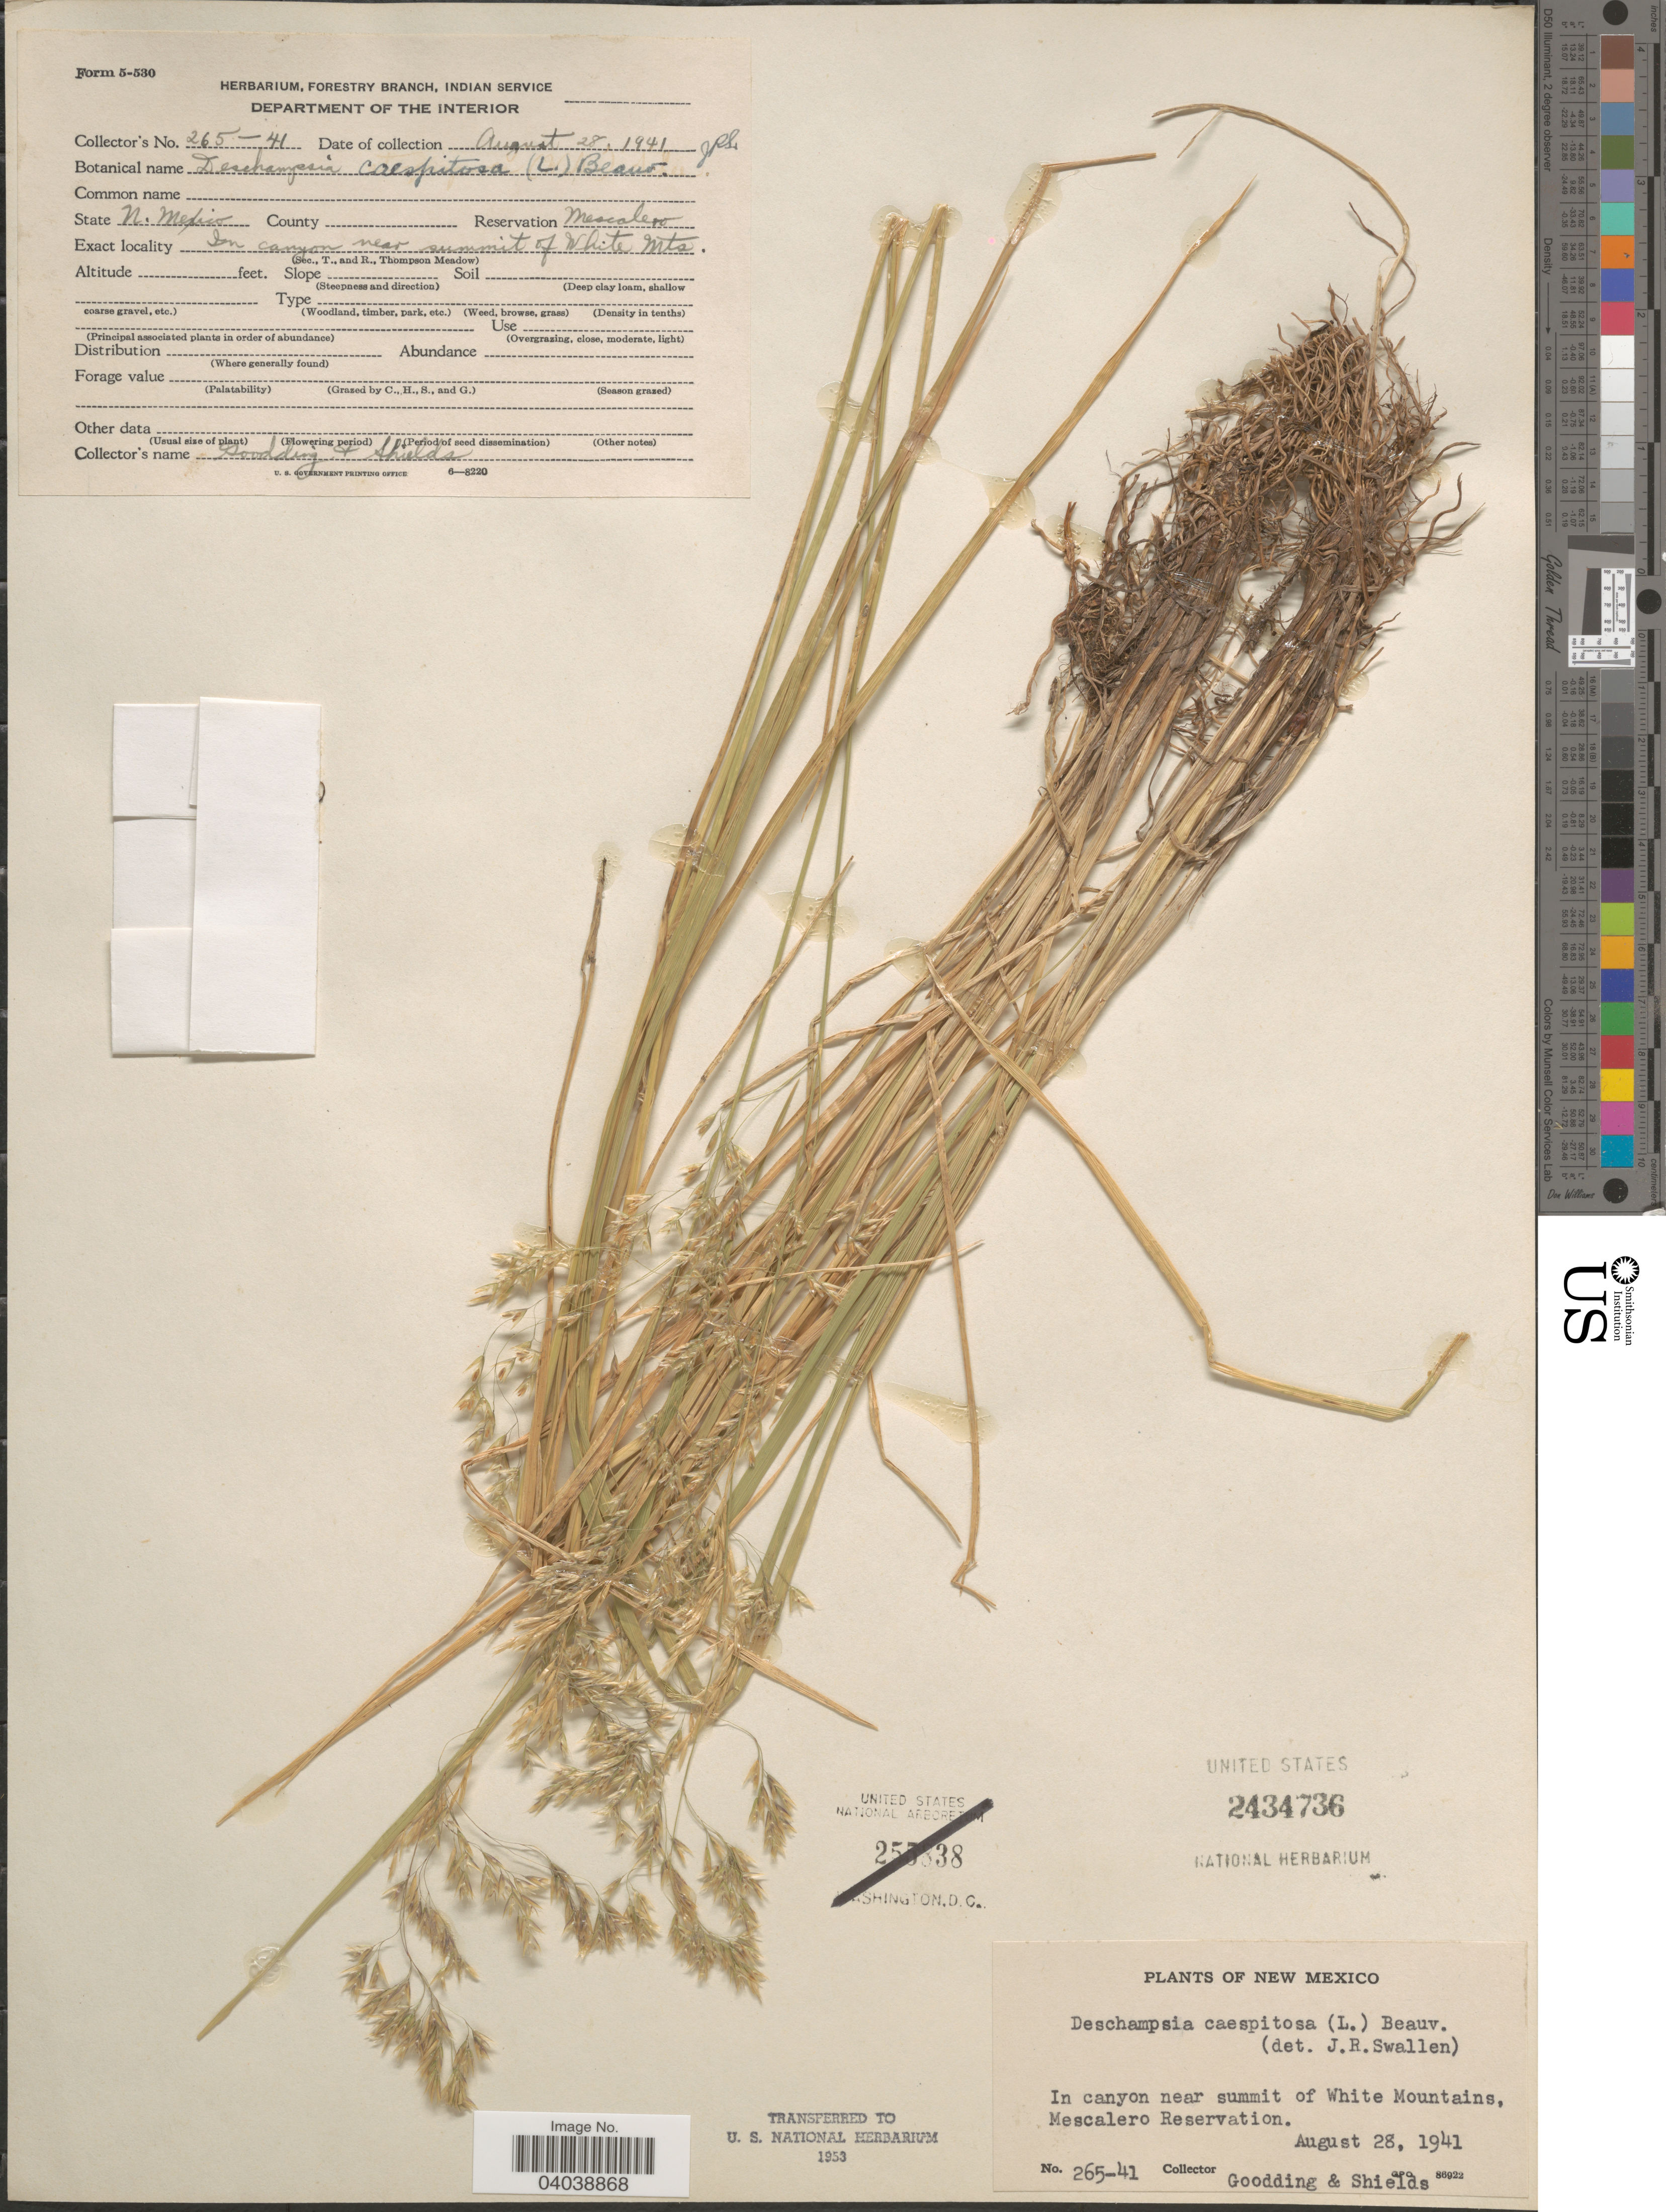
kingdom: Plantae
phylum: Tracheophyta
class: Liliopsida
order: Poales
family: Poaceae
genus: Deschampsia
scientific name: Deschampsia cespitosa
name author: (L.) P. Beauv.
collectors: Goodding & Shields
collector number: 265-41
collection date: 1941-08-28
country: United States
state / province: New Mexico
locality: In canyon near summit of White Mountains, Mescalero Reservation.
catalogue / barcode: US 2434736